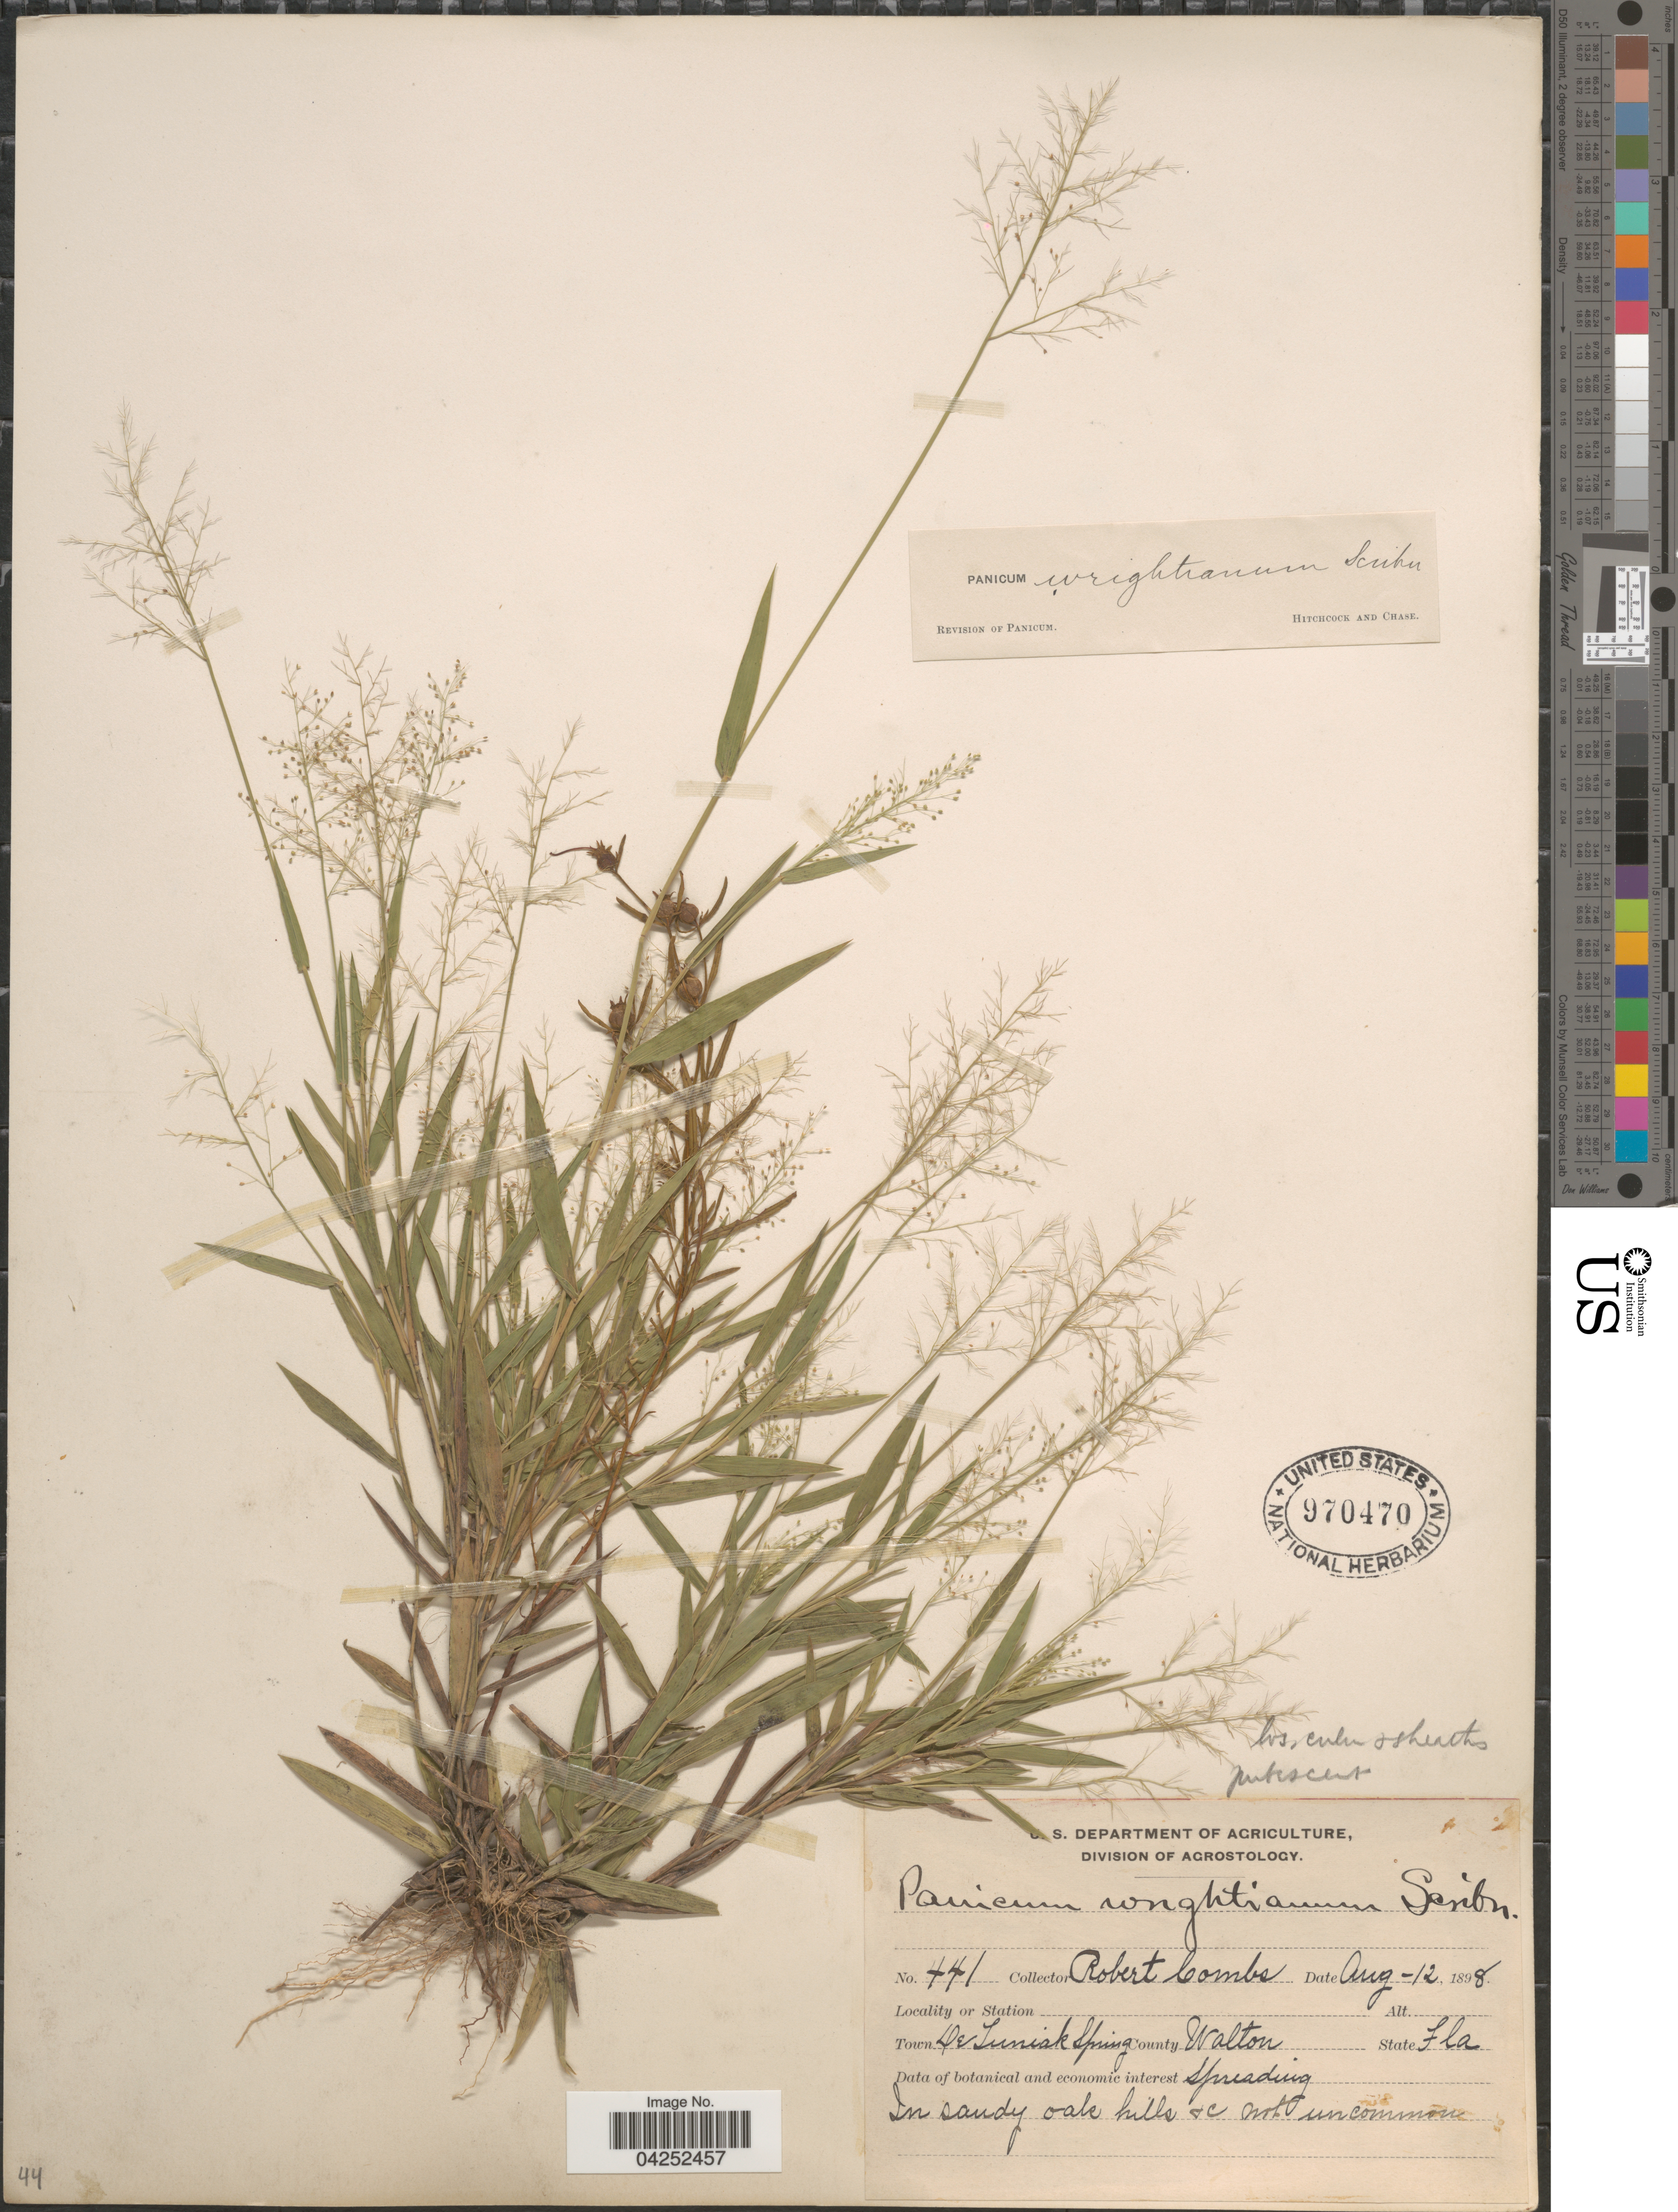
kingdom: Plantae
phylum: Tracheophyta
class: Liliopsida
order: Poales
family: Poaceae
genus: Dichanthelium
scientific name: Dichanthelium bicknellii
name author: (Nash) LeBlond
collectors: R. Combs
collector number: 441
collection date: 1898-08-12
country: United States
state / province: Florida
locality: Town De Tuniak Spring. County Walton.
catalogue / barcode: US 970470